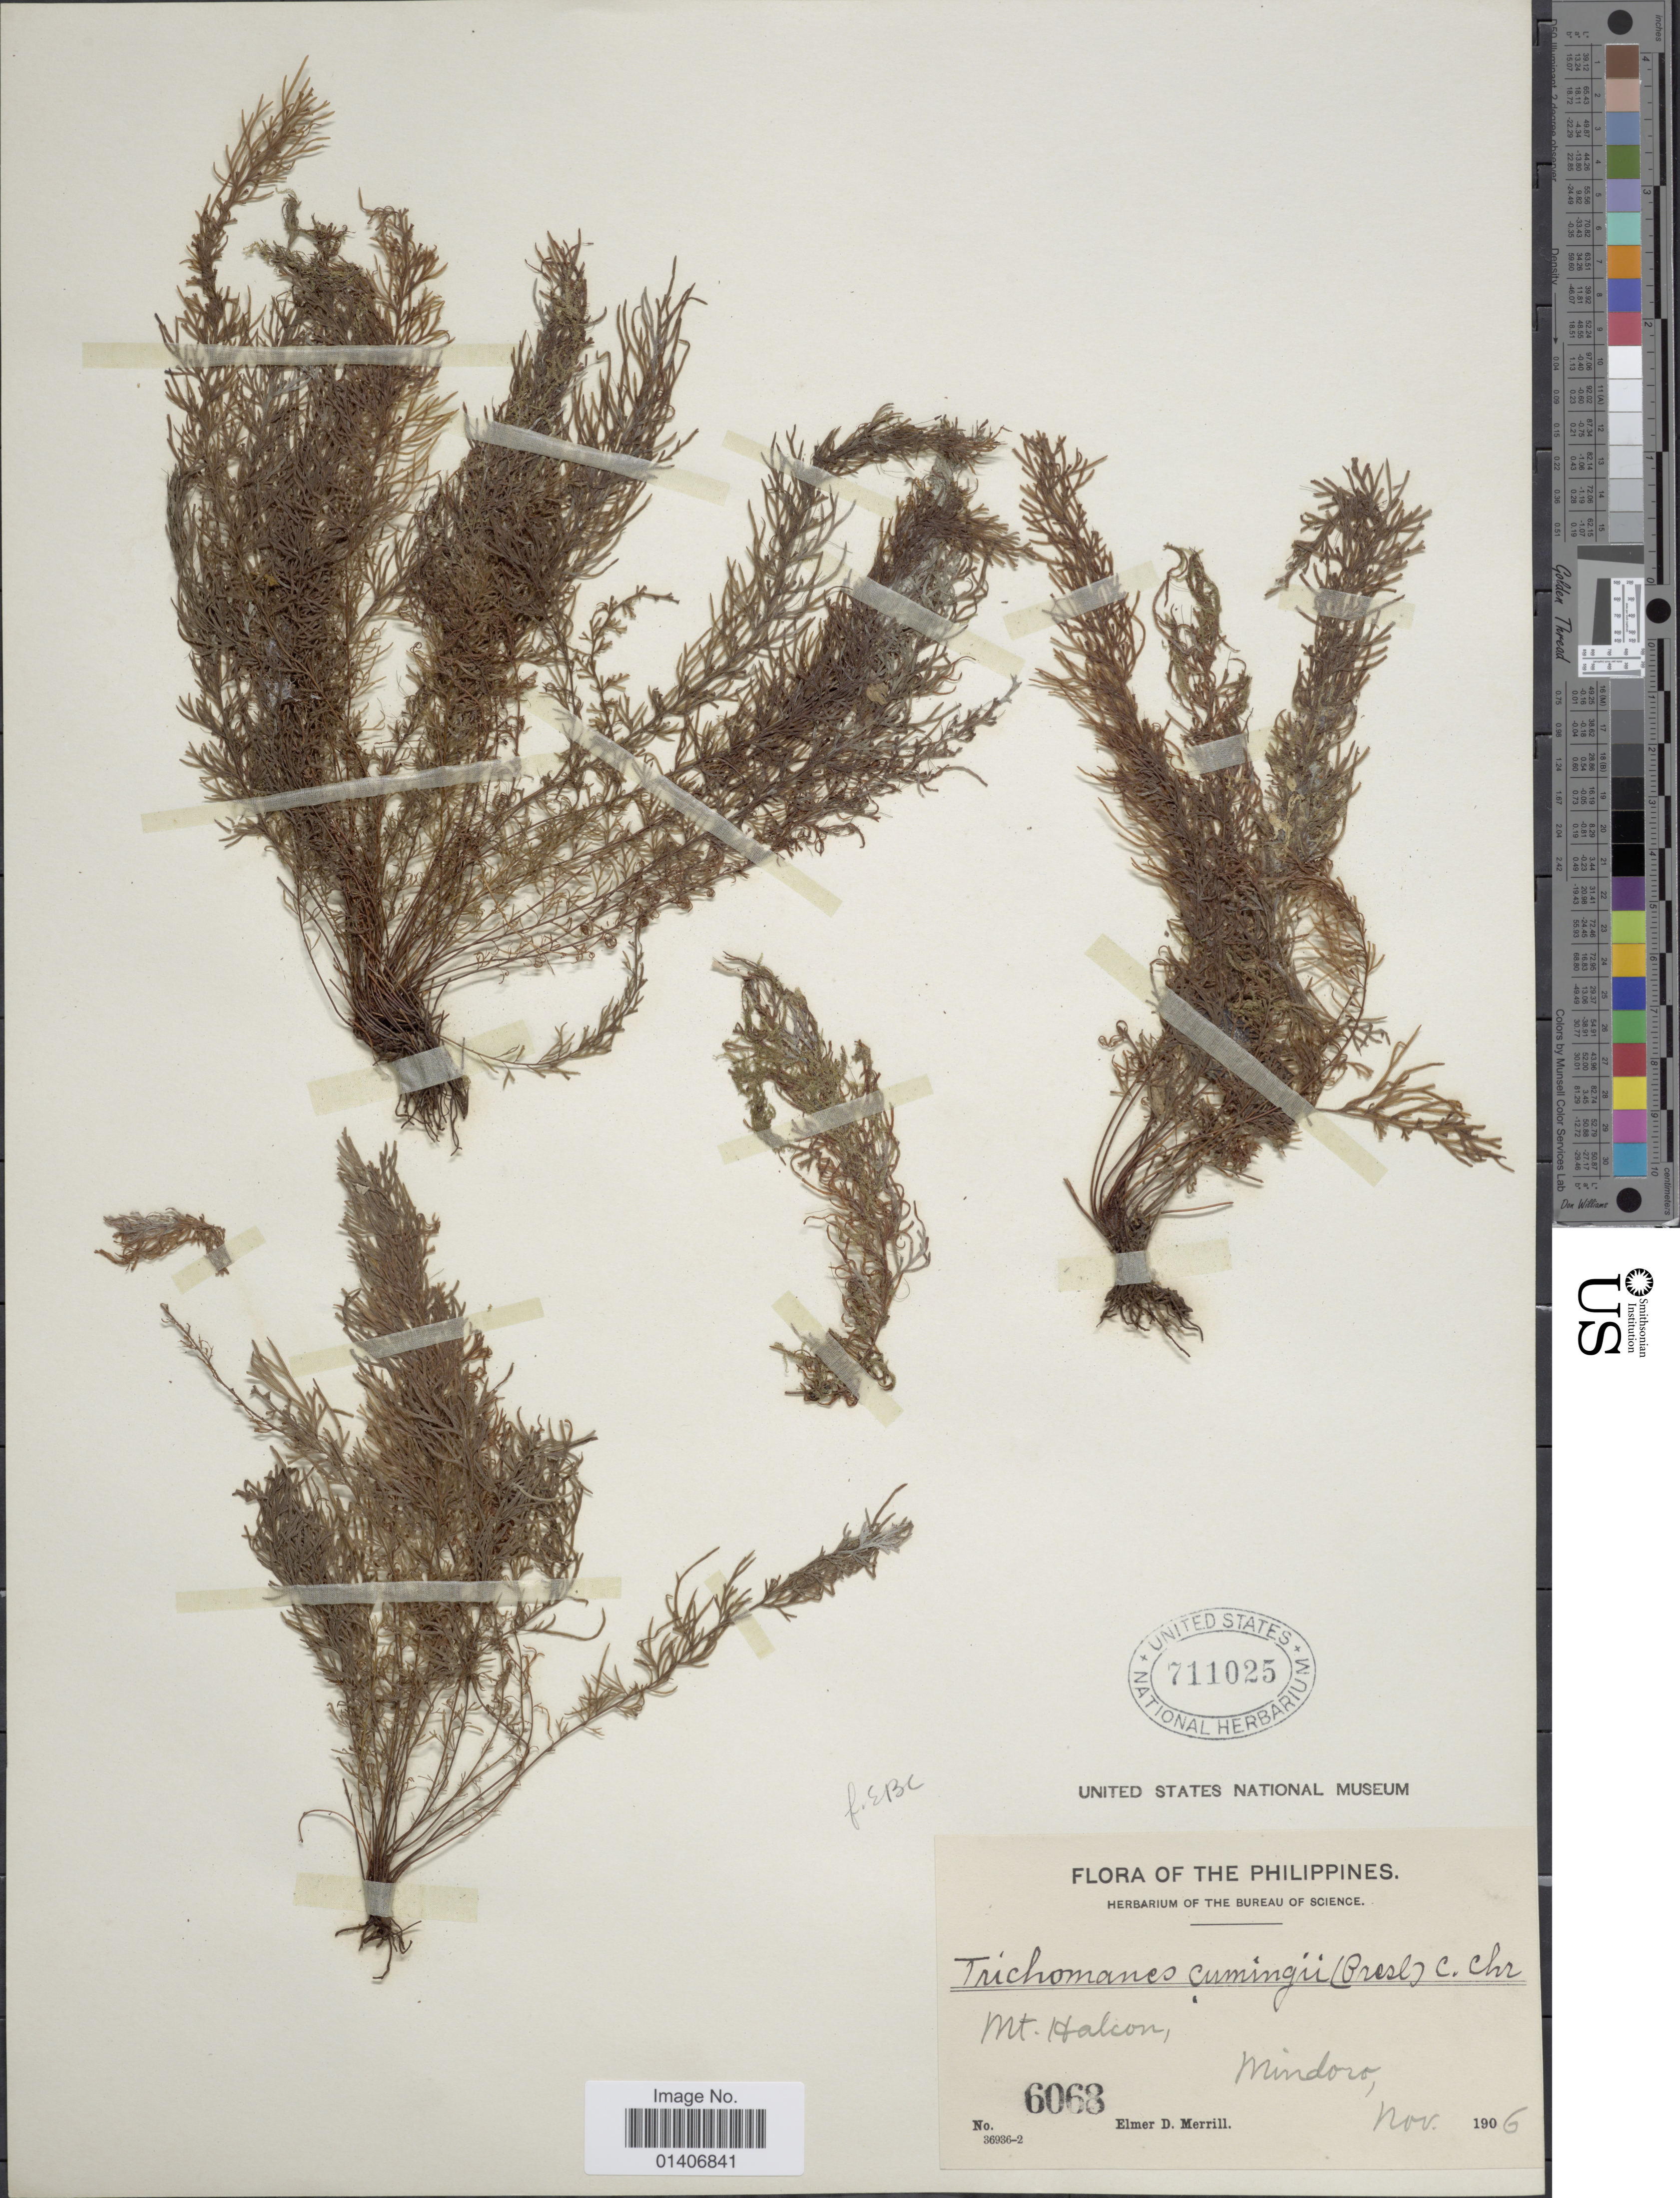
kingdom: Plantae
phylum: Tracheophyta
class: Polypodiopsida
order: Hymenophyllales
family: Hymenophyllaceae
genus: Abrodictyum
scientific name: Abrodictyum cumingii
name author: C. Presl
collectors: E. D. Merrill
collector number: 6068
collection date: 1906-11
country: Philippines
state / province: Mimaropa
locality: Mt Halcon, Mindoro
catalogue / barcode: US 711025